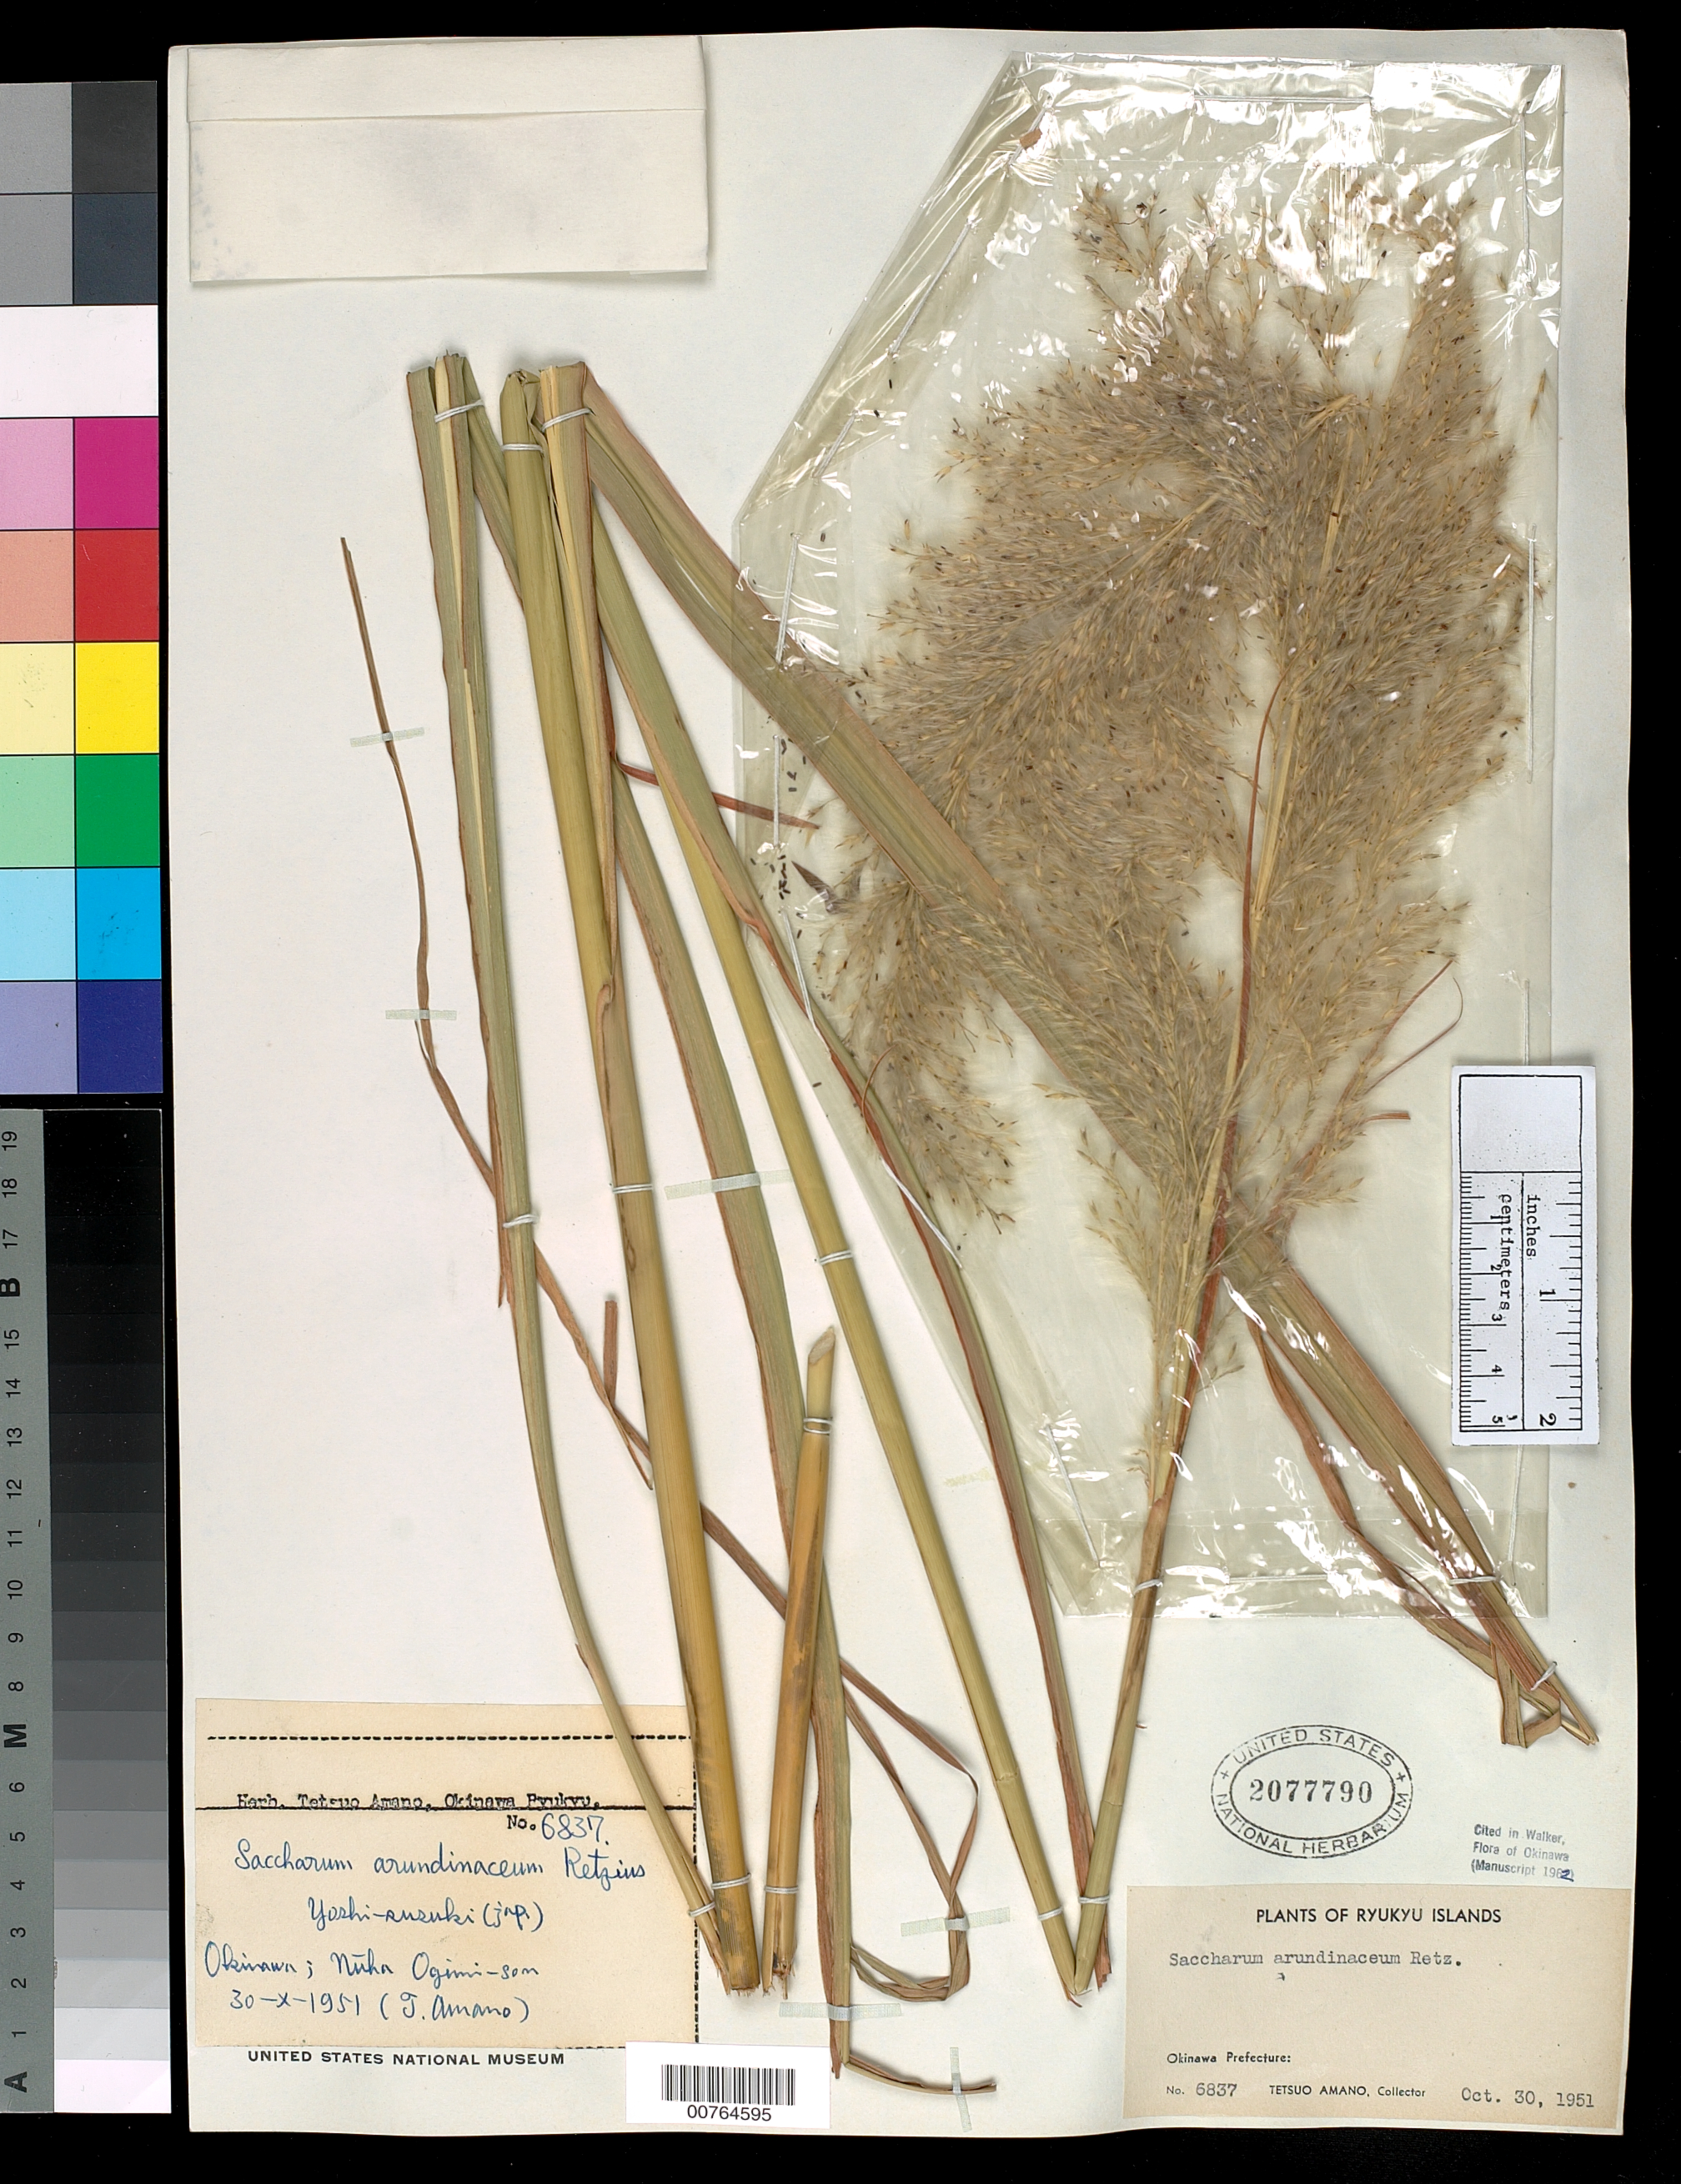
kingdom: Plantae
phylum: Tracheophyta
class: Liliopsida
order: Poales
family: Poaceae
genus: Tripidium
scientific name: Tripidium arundinaceum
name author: (Retz.) Welker et al.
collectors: T. Amano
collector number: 6837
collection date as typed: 30 Oct 1951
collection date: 1951-10-30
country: Japan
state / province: Okinawa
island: Okinawa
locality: Nuha, Ogimi-son.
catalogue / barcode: US 2077790